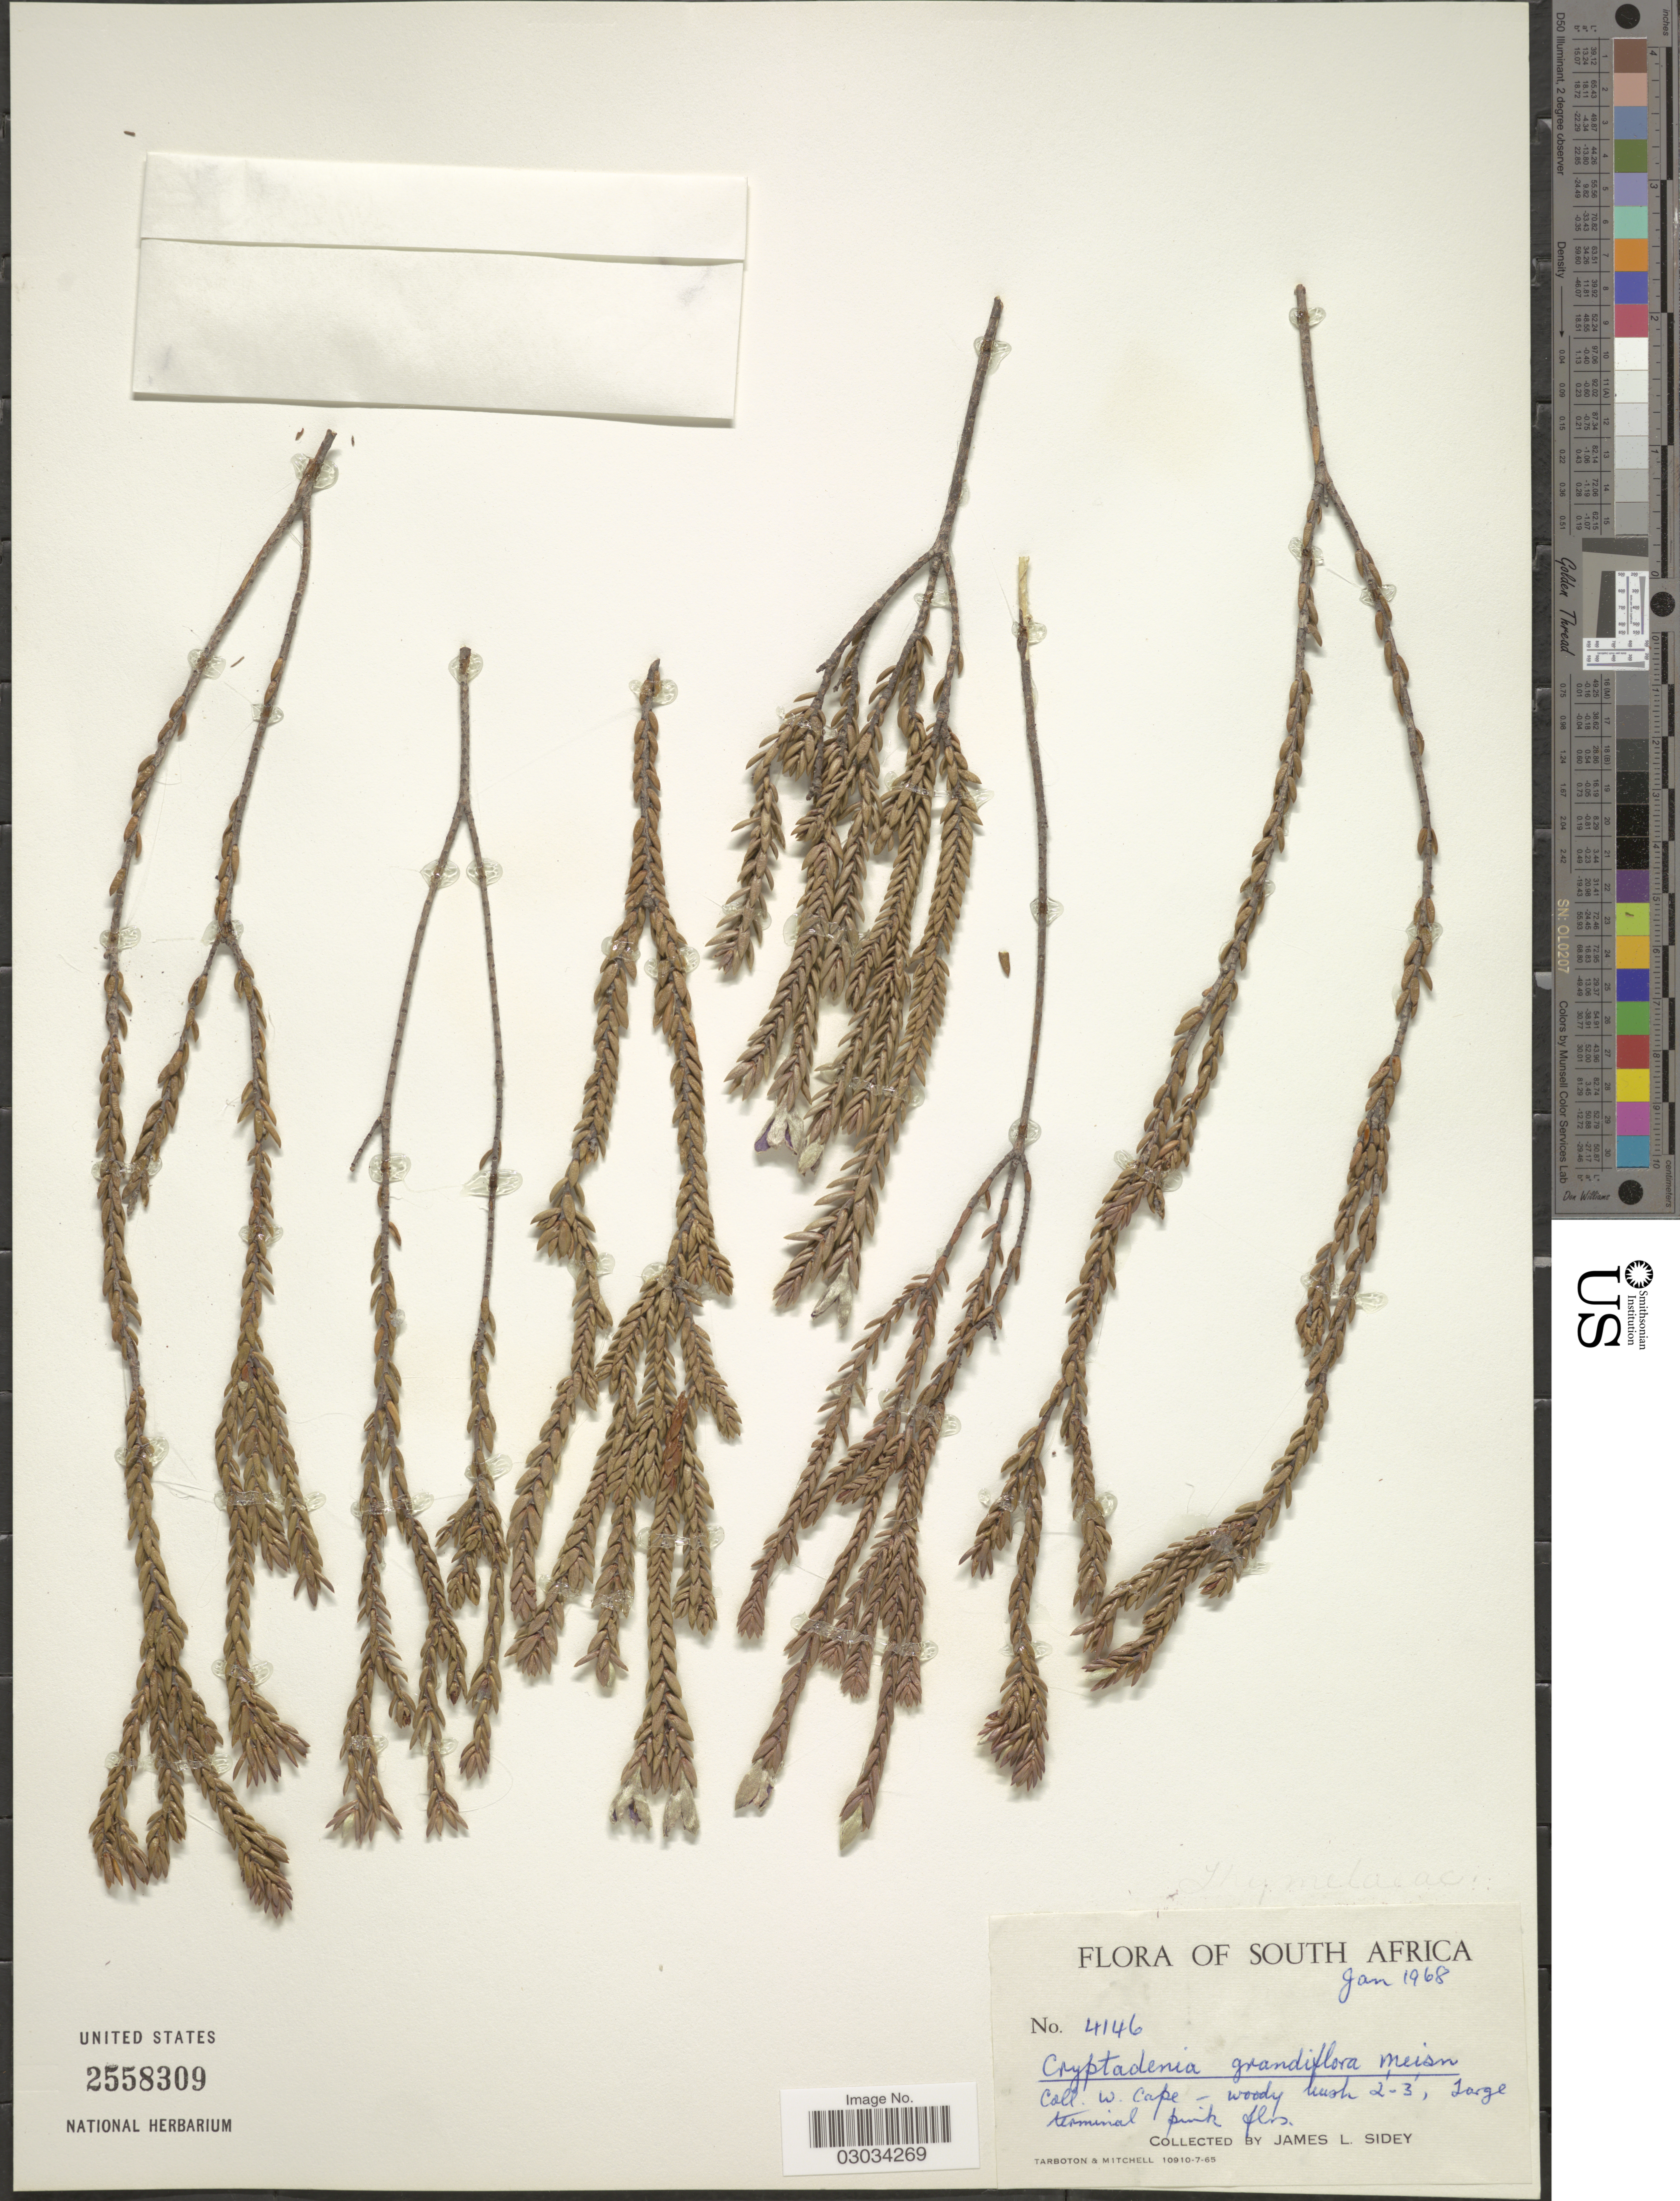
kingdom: Plantae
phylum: Tracheophyta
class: Magnoliopsida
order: Malvales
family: Thymelaeaceae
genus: Lachnaea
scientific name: Lachnaea grandiflora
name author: (L. f.) Baill.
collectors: J. L. Sidey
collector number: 4146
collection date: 1968-01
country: South Africa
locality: W. Cape.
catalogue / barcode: US 2558309